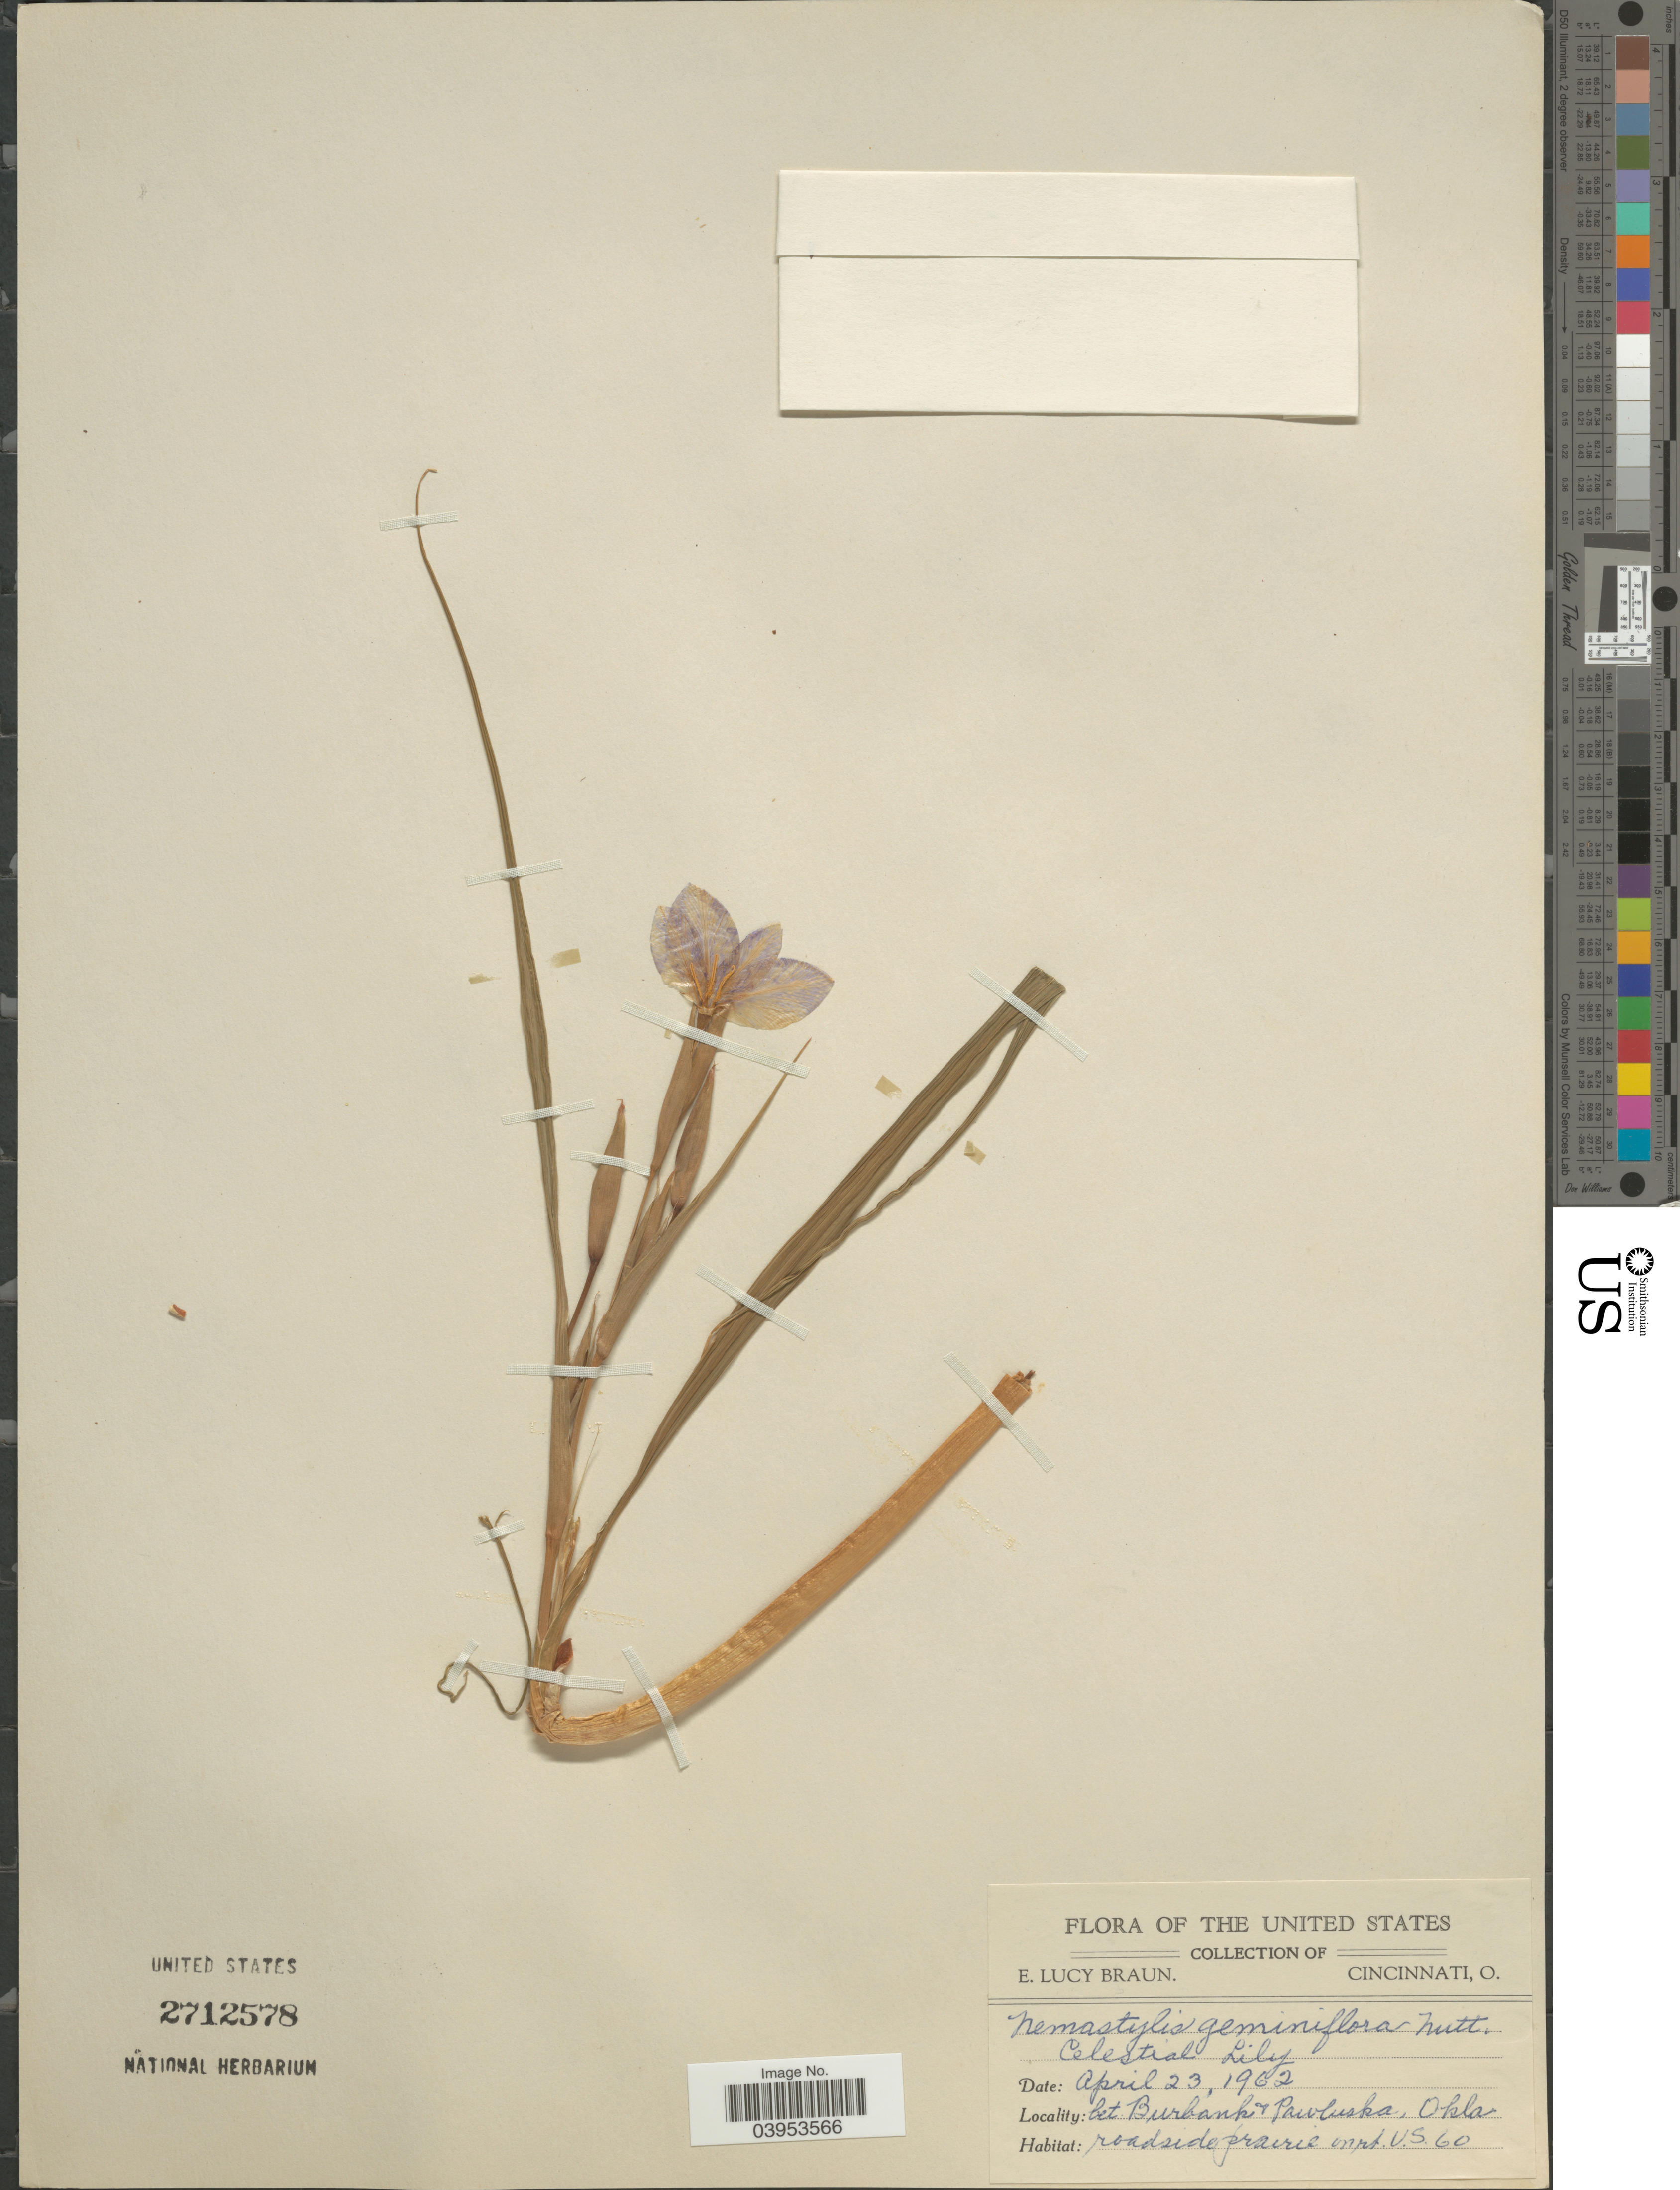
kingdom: Plantae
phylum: Tracheophyta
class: Liliopsida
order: Asparagales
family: Iridaceae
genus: Nemastylis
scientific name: Nemastylis geminiflora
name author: Nutt.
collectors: E. L. Braun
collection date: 1962-04-23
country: United States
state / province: Oklahoma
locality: Bet. Burbank & Pawhuska. Roadside prairie on rt. U.S. 60.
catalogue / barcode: US 2712578